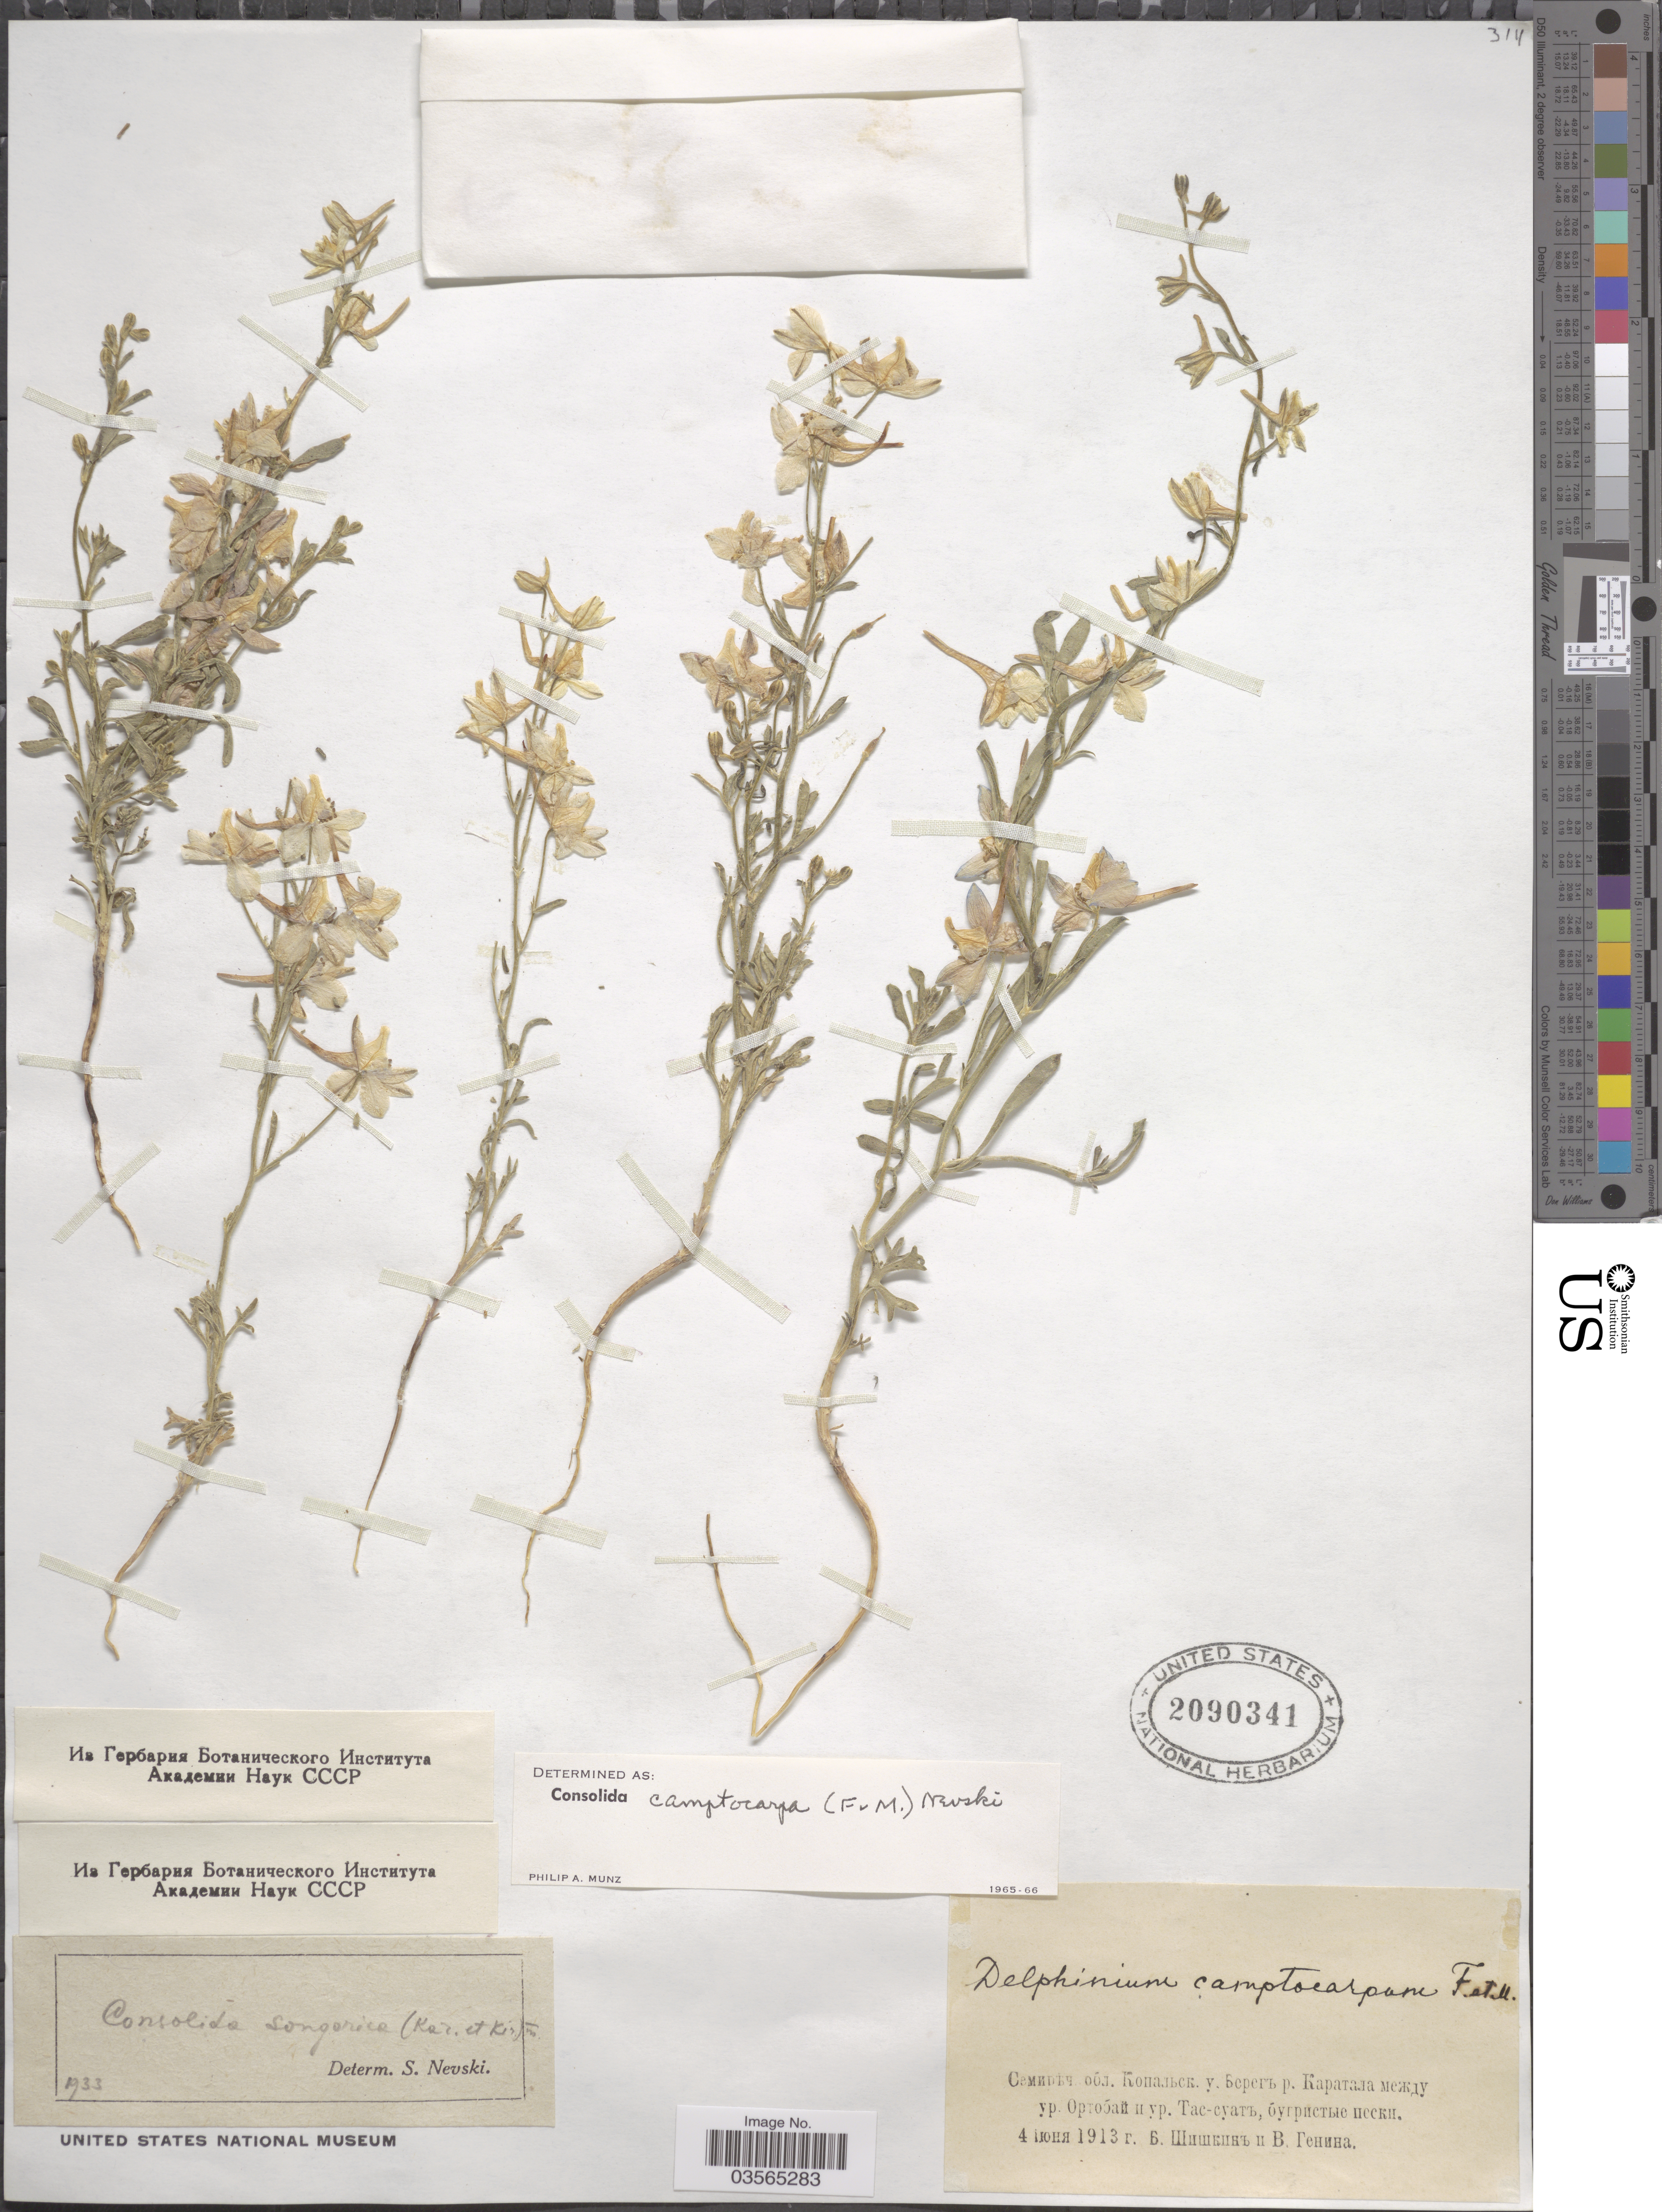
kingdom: Plantae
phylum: Tracheophyta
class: Magnoliopsida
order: Ranunculales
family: Ranunculaceae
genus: Delphinium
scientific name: Delphinium camtocarpum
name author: Fisch. & C.A. Mey.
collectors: B. Shishkin & V. Genina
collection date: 1913-03-04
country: Kazakhstan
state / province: Almaty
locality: Shore of River Qaratal between Ortobay, and Tas-suat.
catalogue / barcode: US 2090341